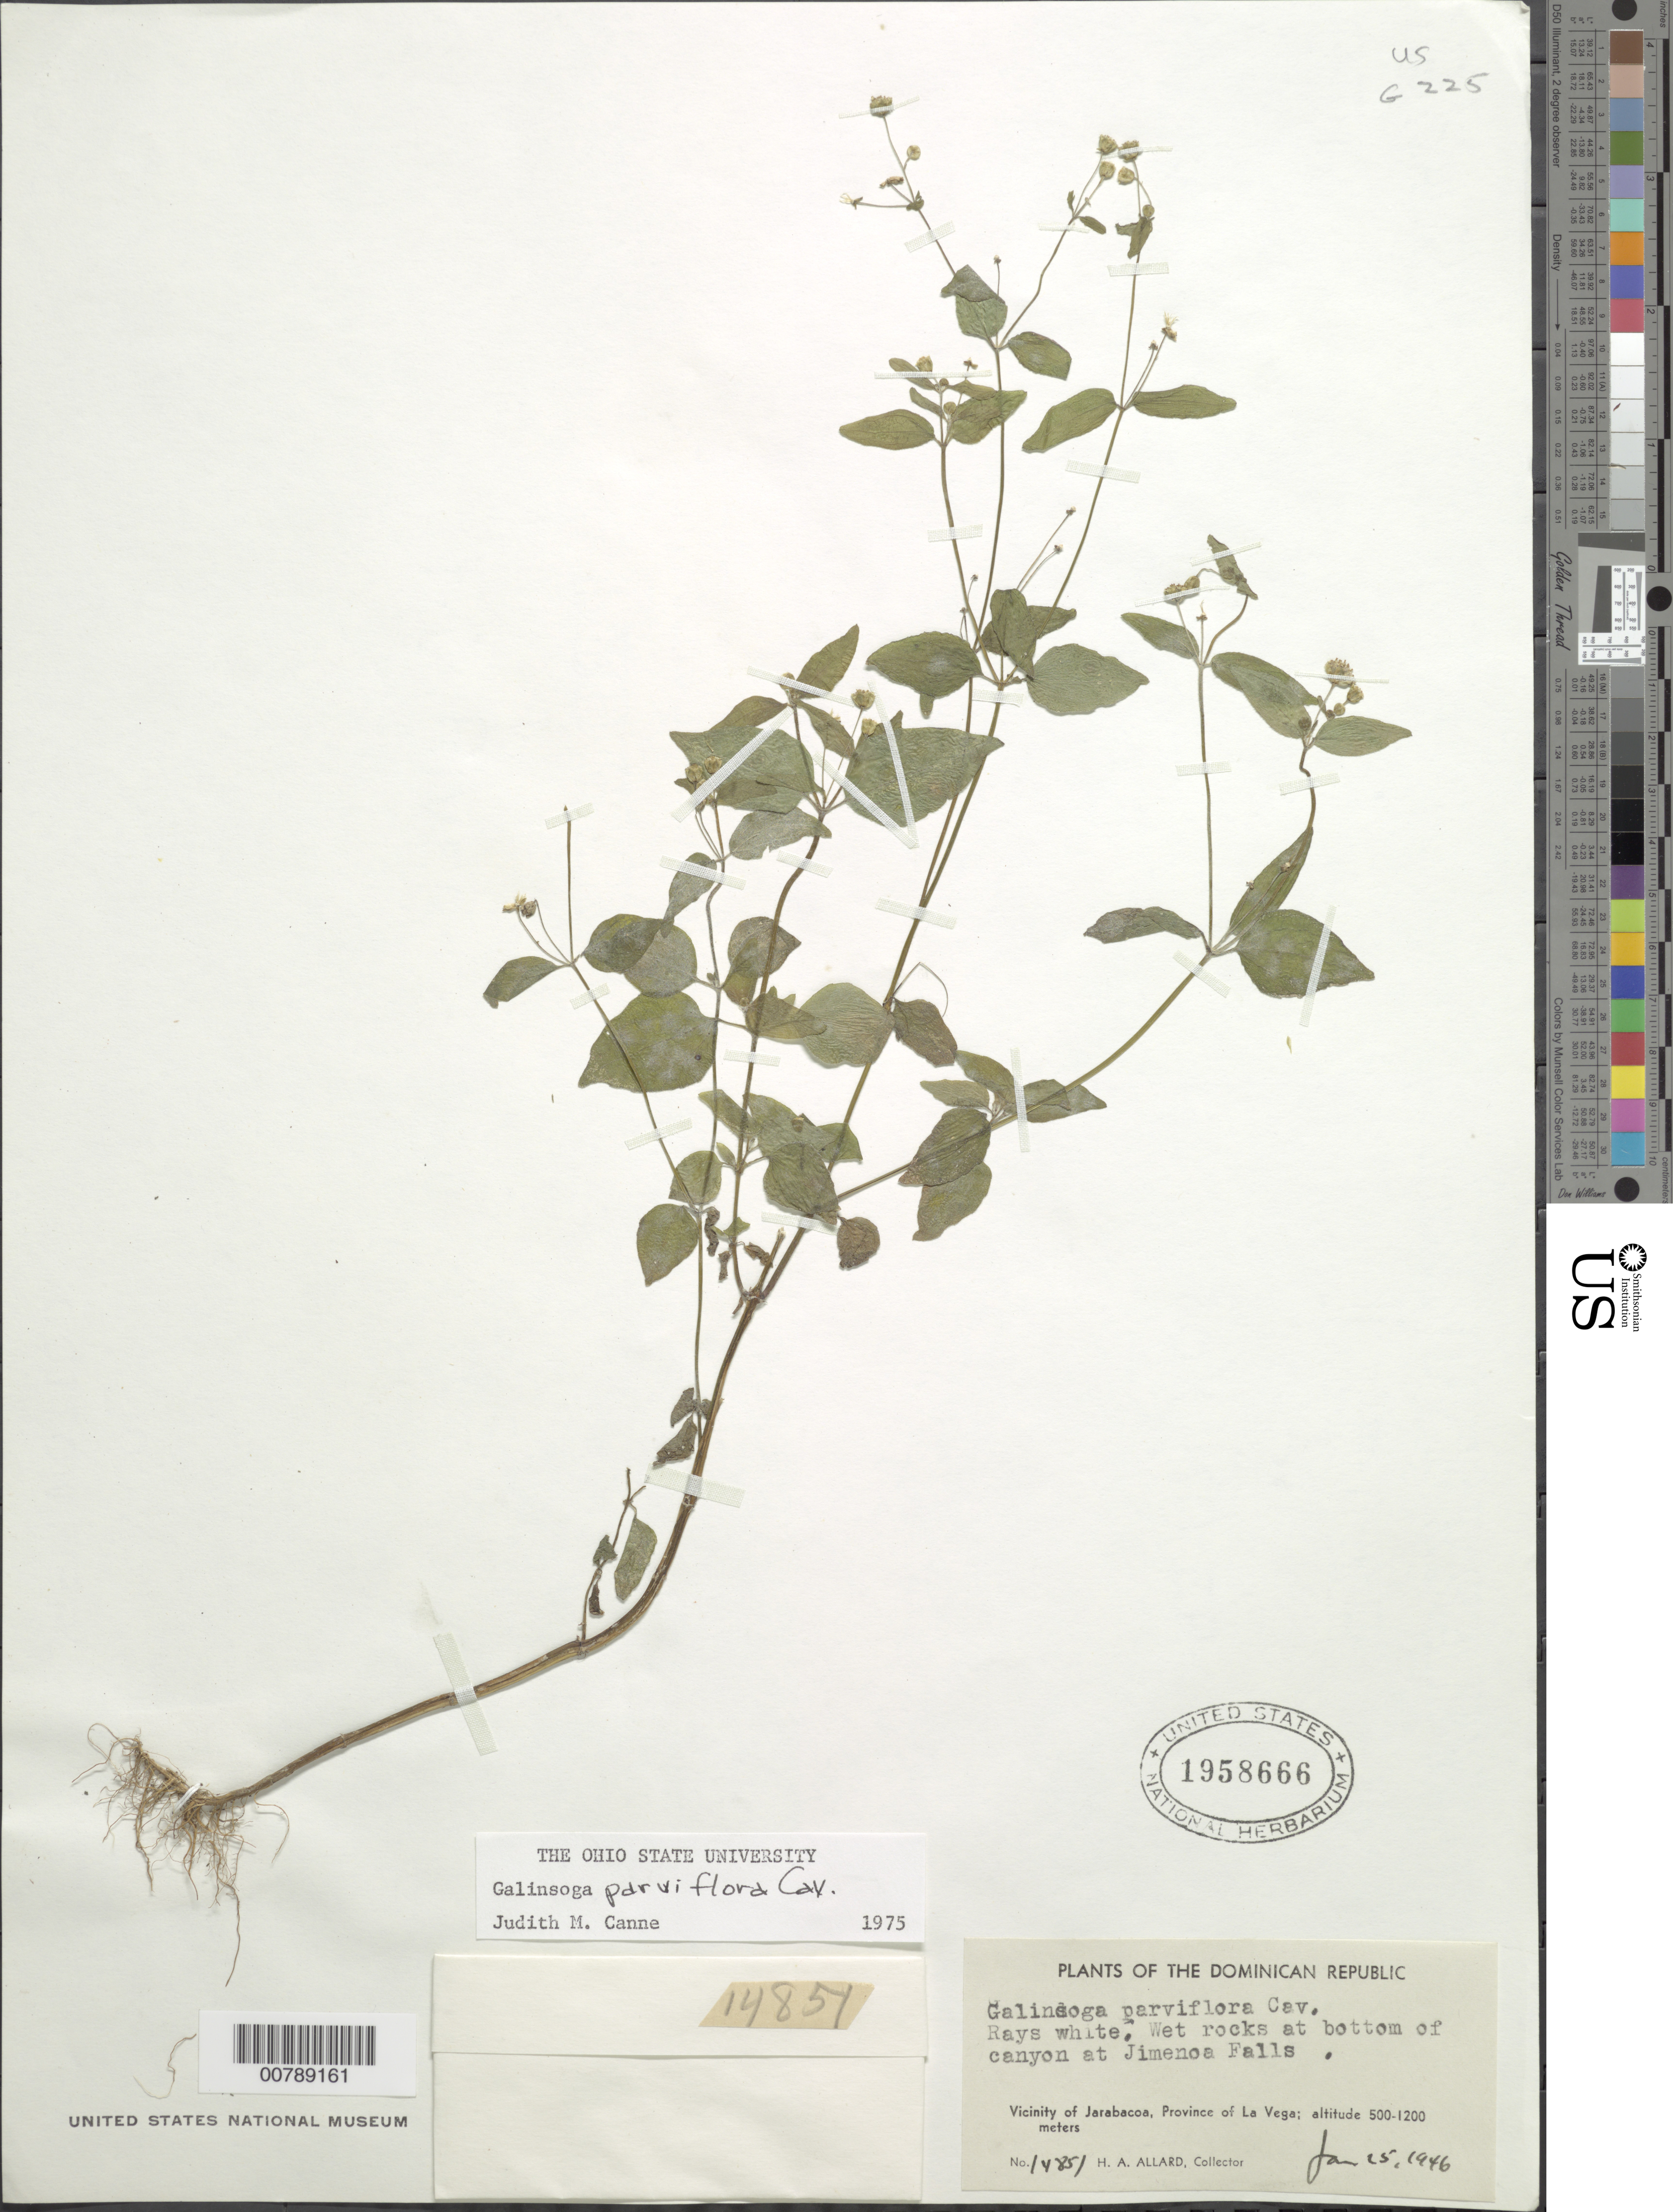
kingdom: Plantae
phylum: Tracheophyta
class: Magnoliopsida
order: Asterales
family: Asteraceae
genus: Galinsoga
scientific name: Galinsoga parviflora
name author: Cav.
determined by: Canne-Hilliker, J. M.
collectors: H. A. Allard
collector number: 14851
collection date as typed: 25 Jan 1946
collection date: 1946-01-25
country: Dominican Republic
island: Hispaniola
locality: Wet rocks at bottom of canyon at Jimenoa Falls. Vicinity of Jarabacoa, Province of La Vega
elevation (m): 500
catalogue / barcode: US 1958666